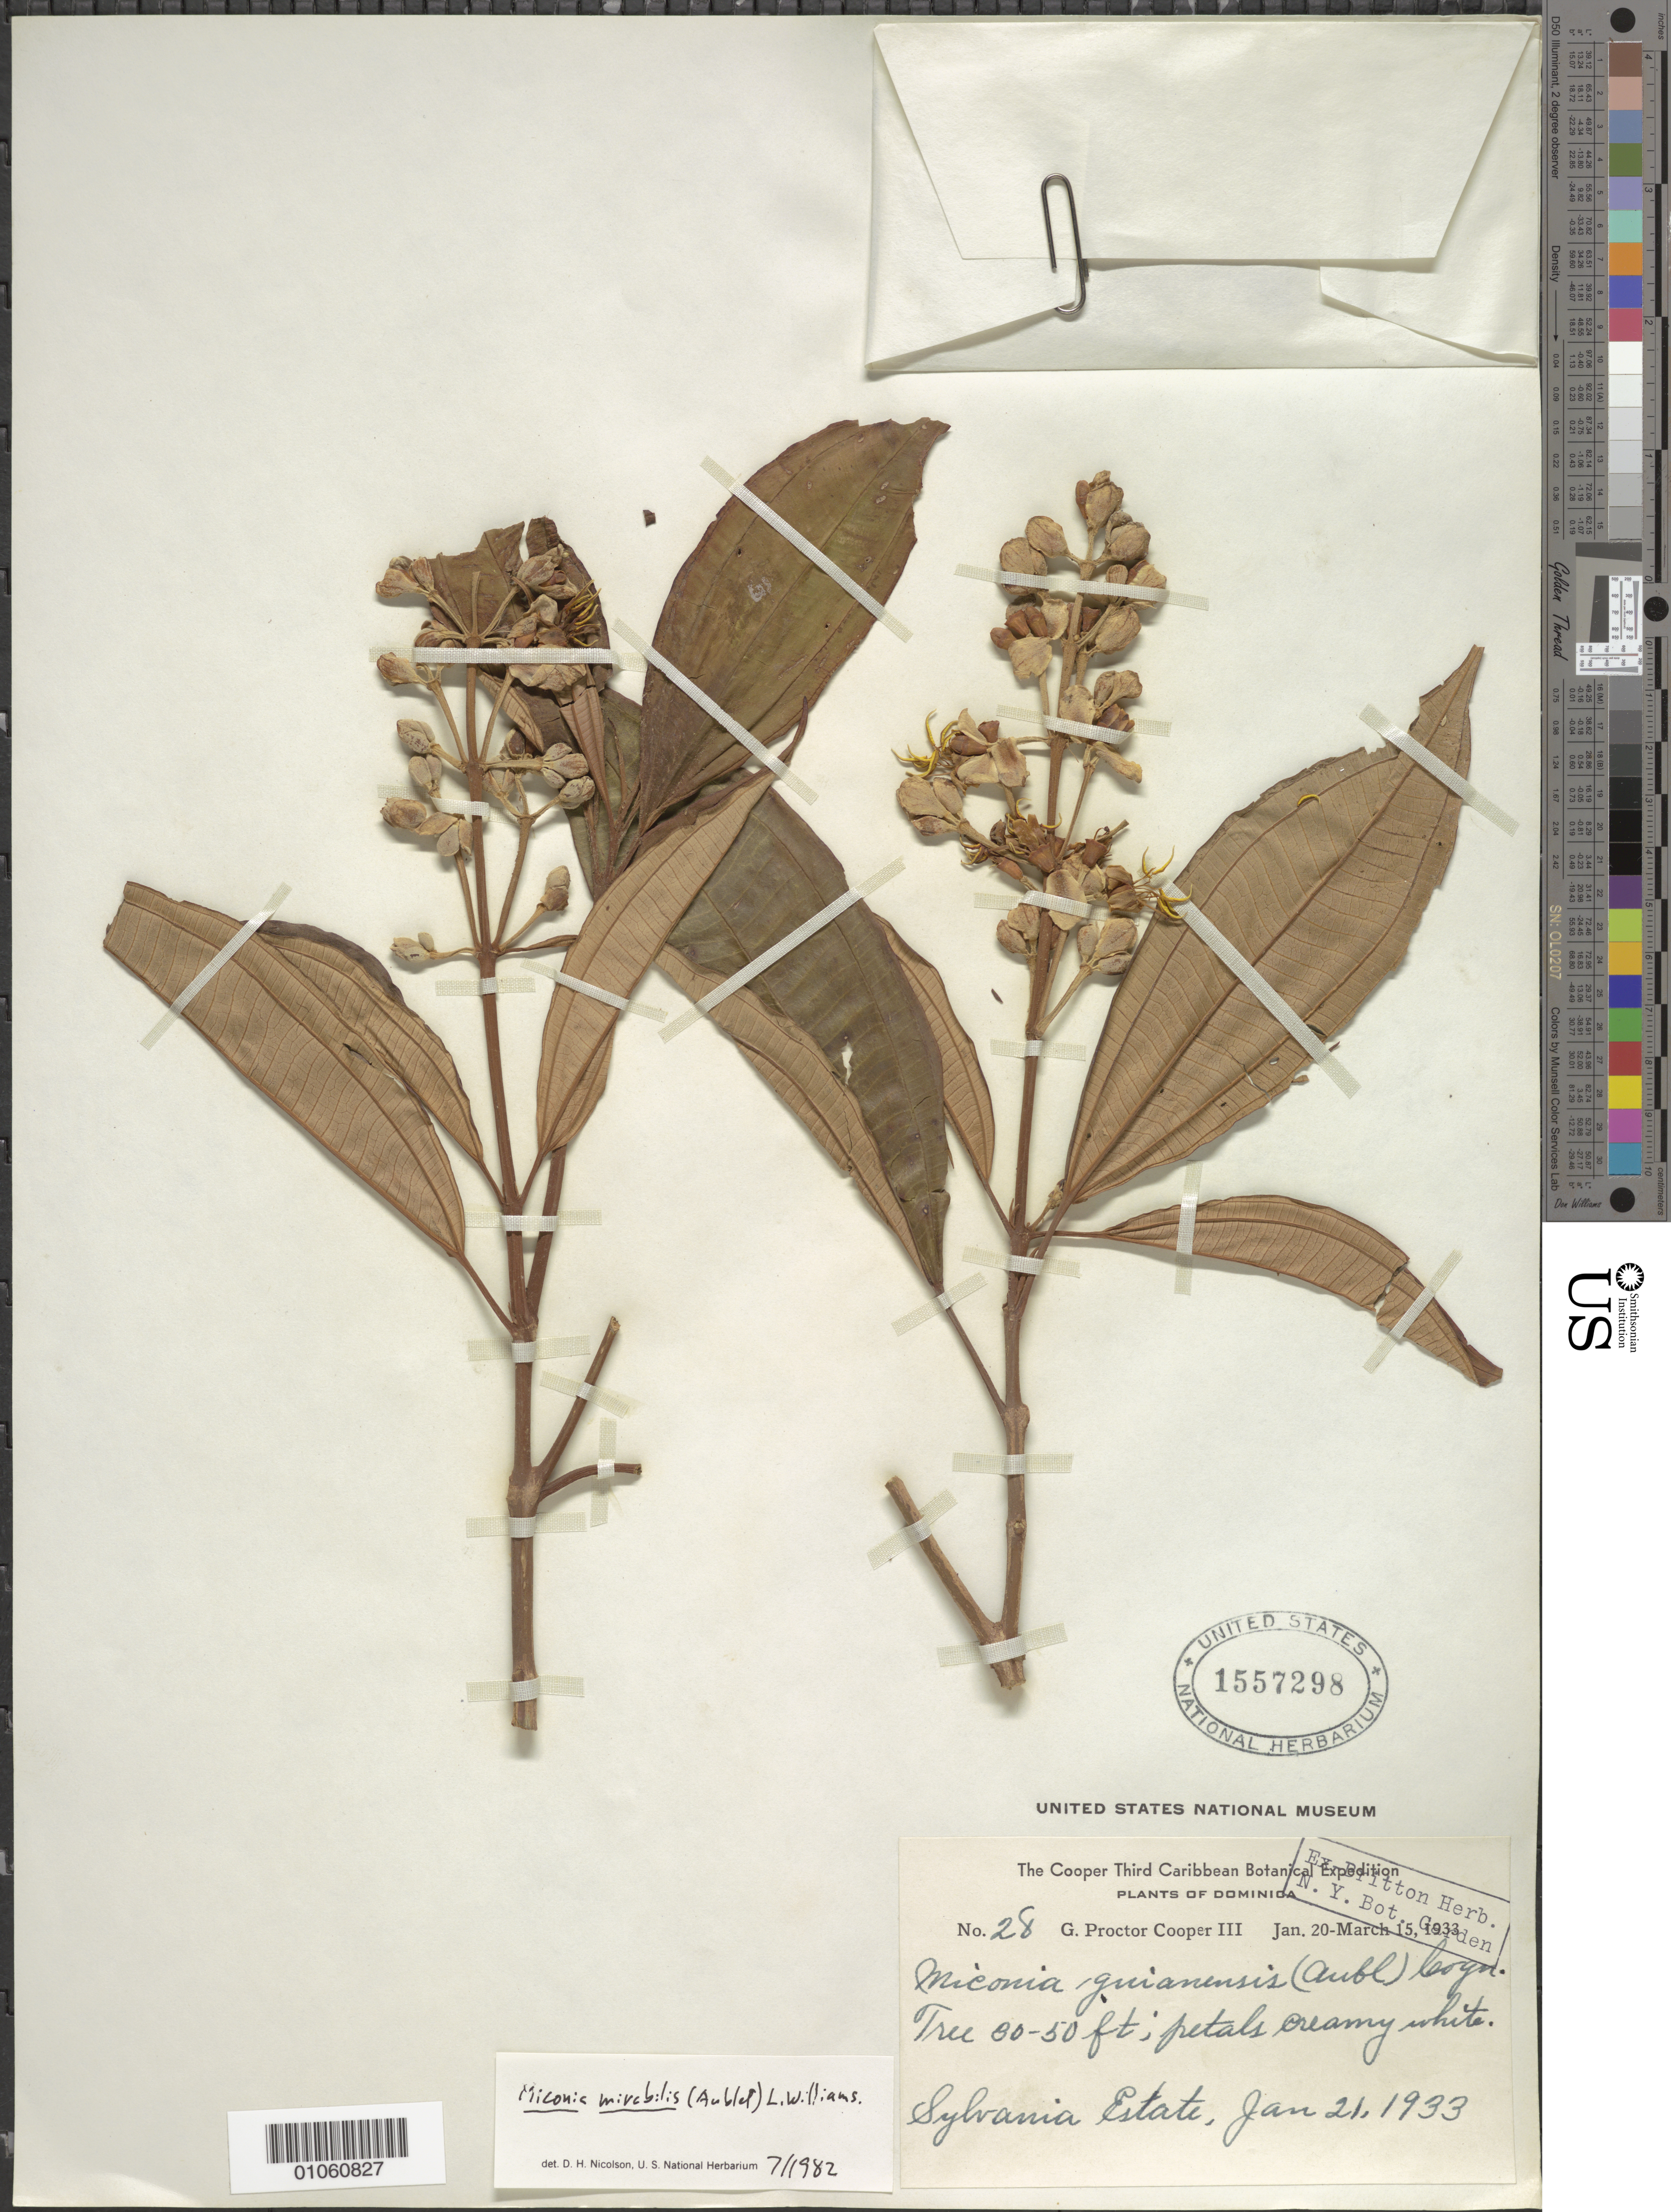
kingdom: Plantae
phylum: Tracheophyta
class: Magnoliopsida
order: Myrtales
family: Melastomataceae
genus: Miconia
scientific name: Miconia mirabilis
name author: (Aubl.) L.O. Williams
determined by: Nicolson, Dan H.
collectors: G. Cooper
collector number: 28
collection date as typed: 21 Jan 1933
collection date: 1933-01-21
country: Dominica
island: Dominica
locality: Sylvania Estate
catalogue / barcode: US 1557298